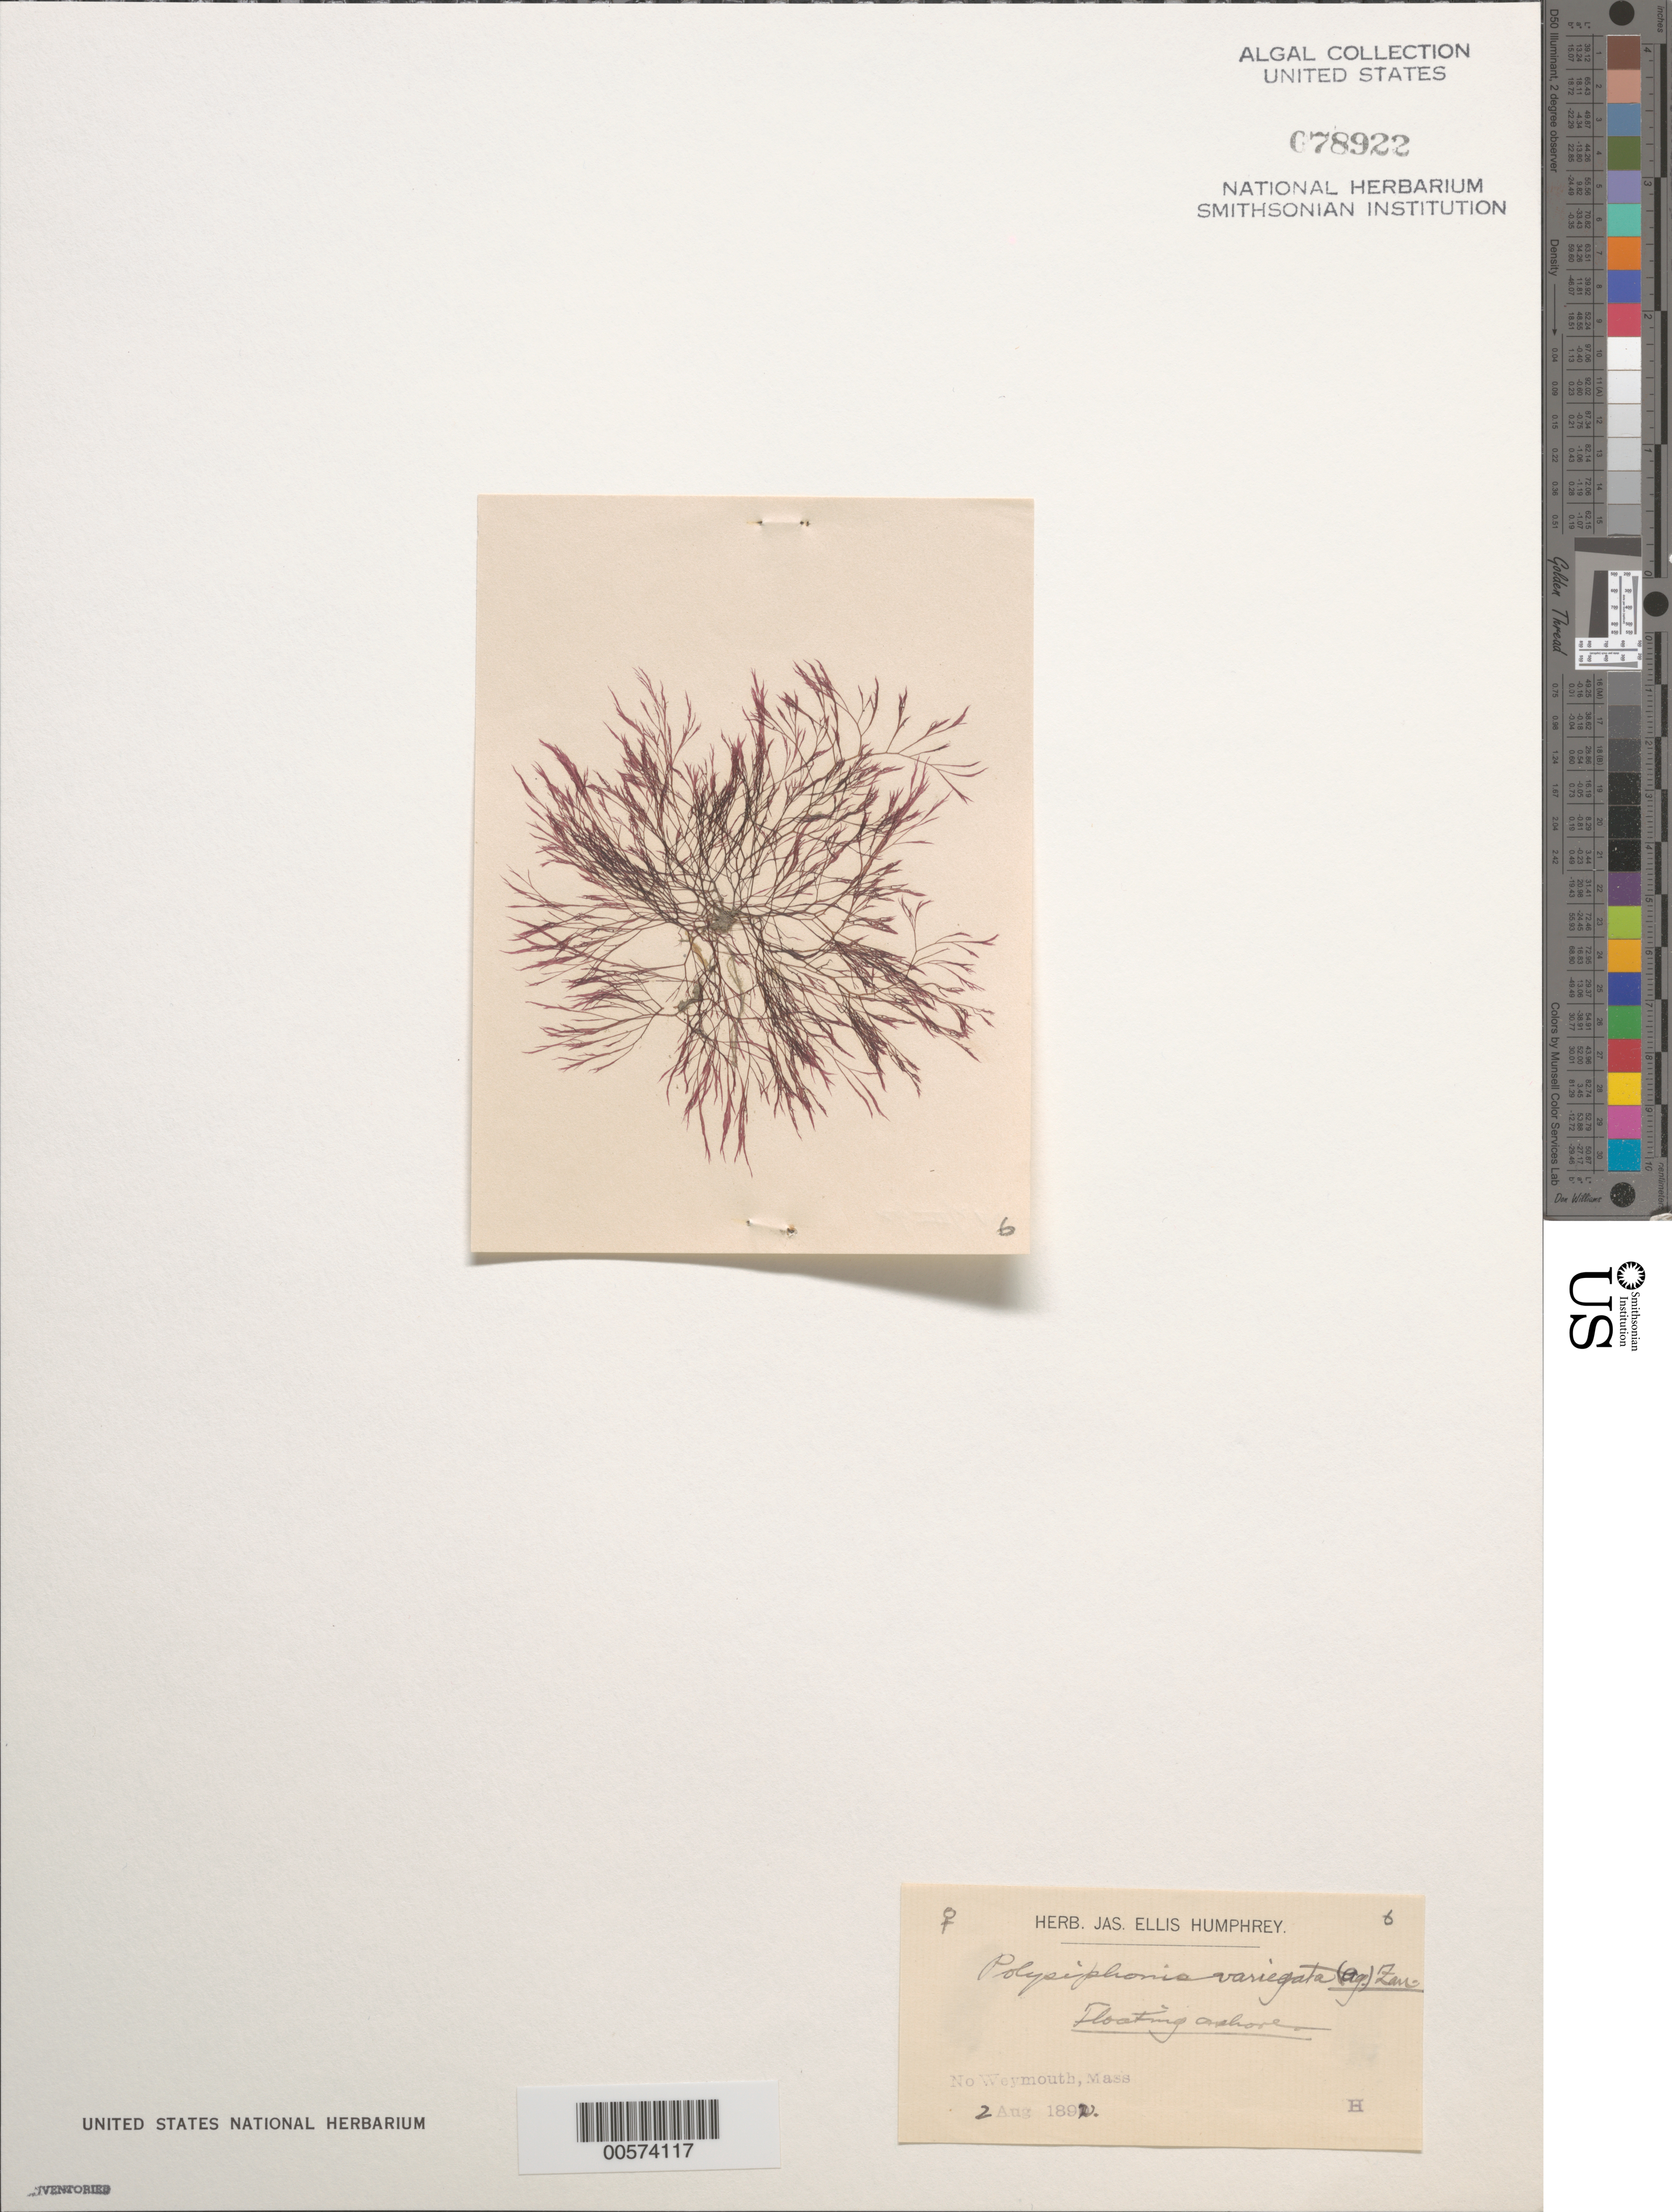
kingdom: Plantae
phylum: Rhodophyta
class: Florideophyceae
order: Ceramiales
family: Rhodomelaceae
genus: Carradoriella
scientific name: Carradoriella denudata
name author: (Dillwyn) Savoie & G.W. Saunders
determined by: Algae name updating Project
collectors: J. Humphrey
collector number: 6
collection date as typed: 02 Aug 1892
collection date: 1892-08-02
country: United States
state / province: Massachusetts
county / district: Norfolk County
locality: North Weymouth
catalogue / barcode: US 78922